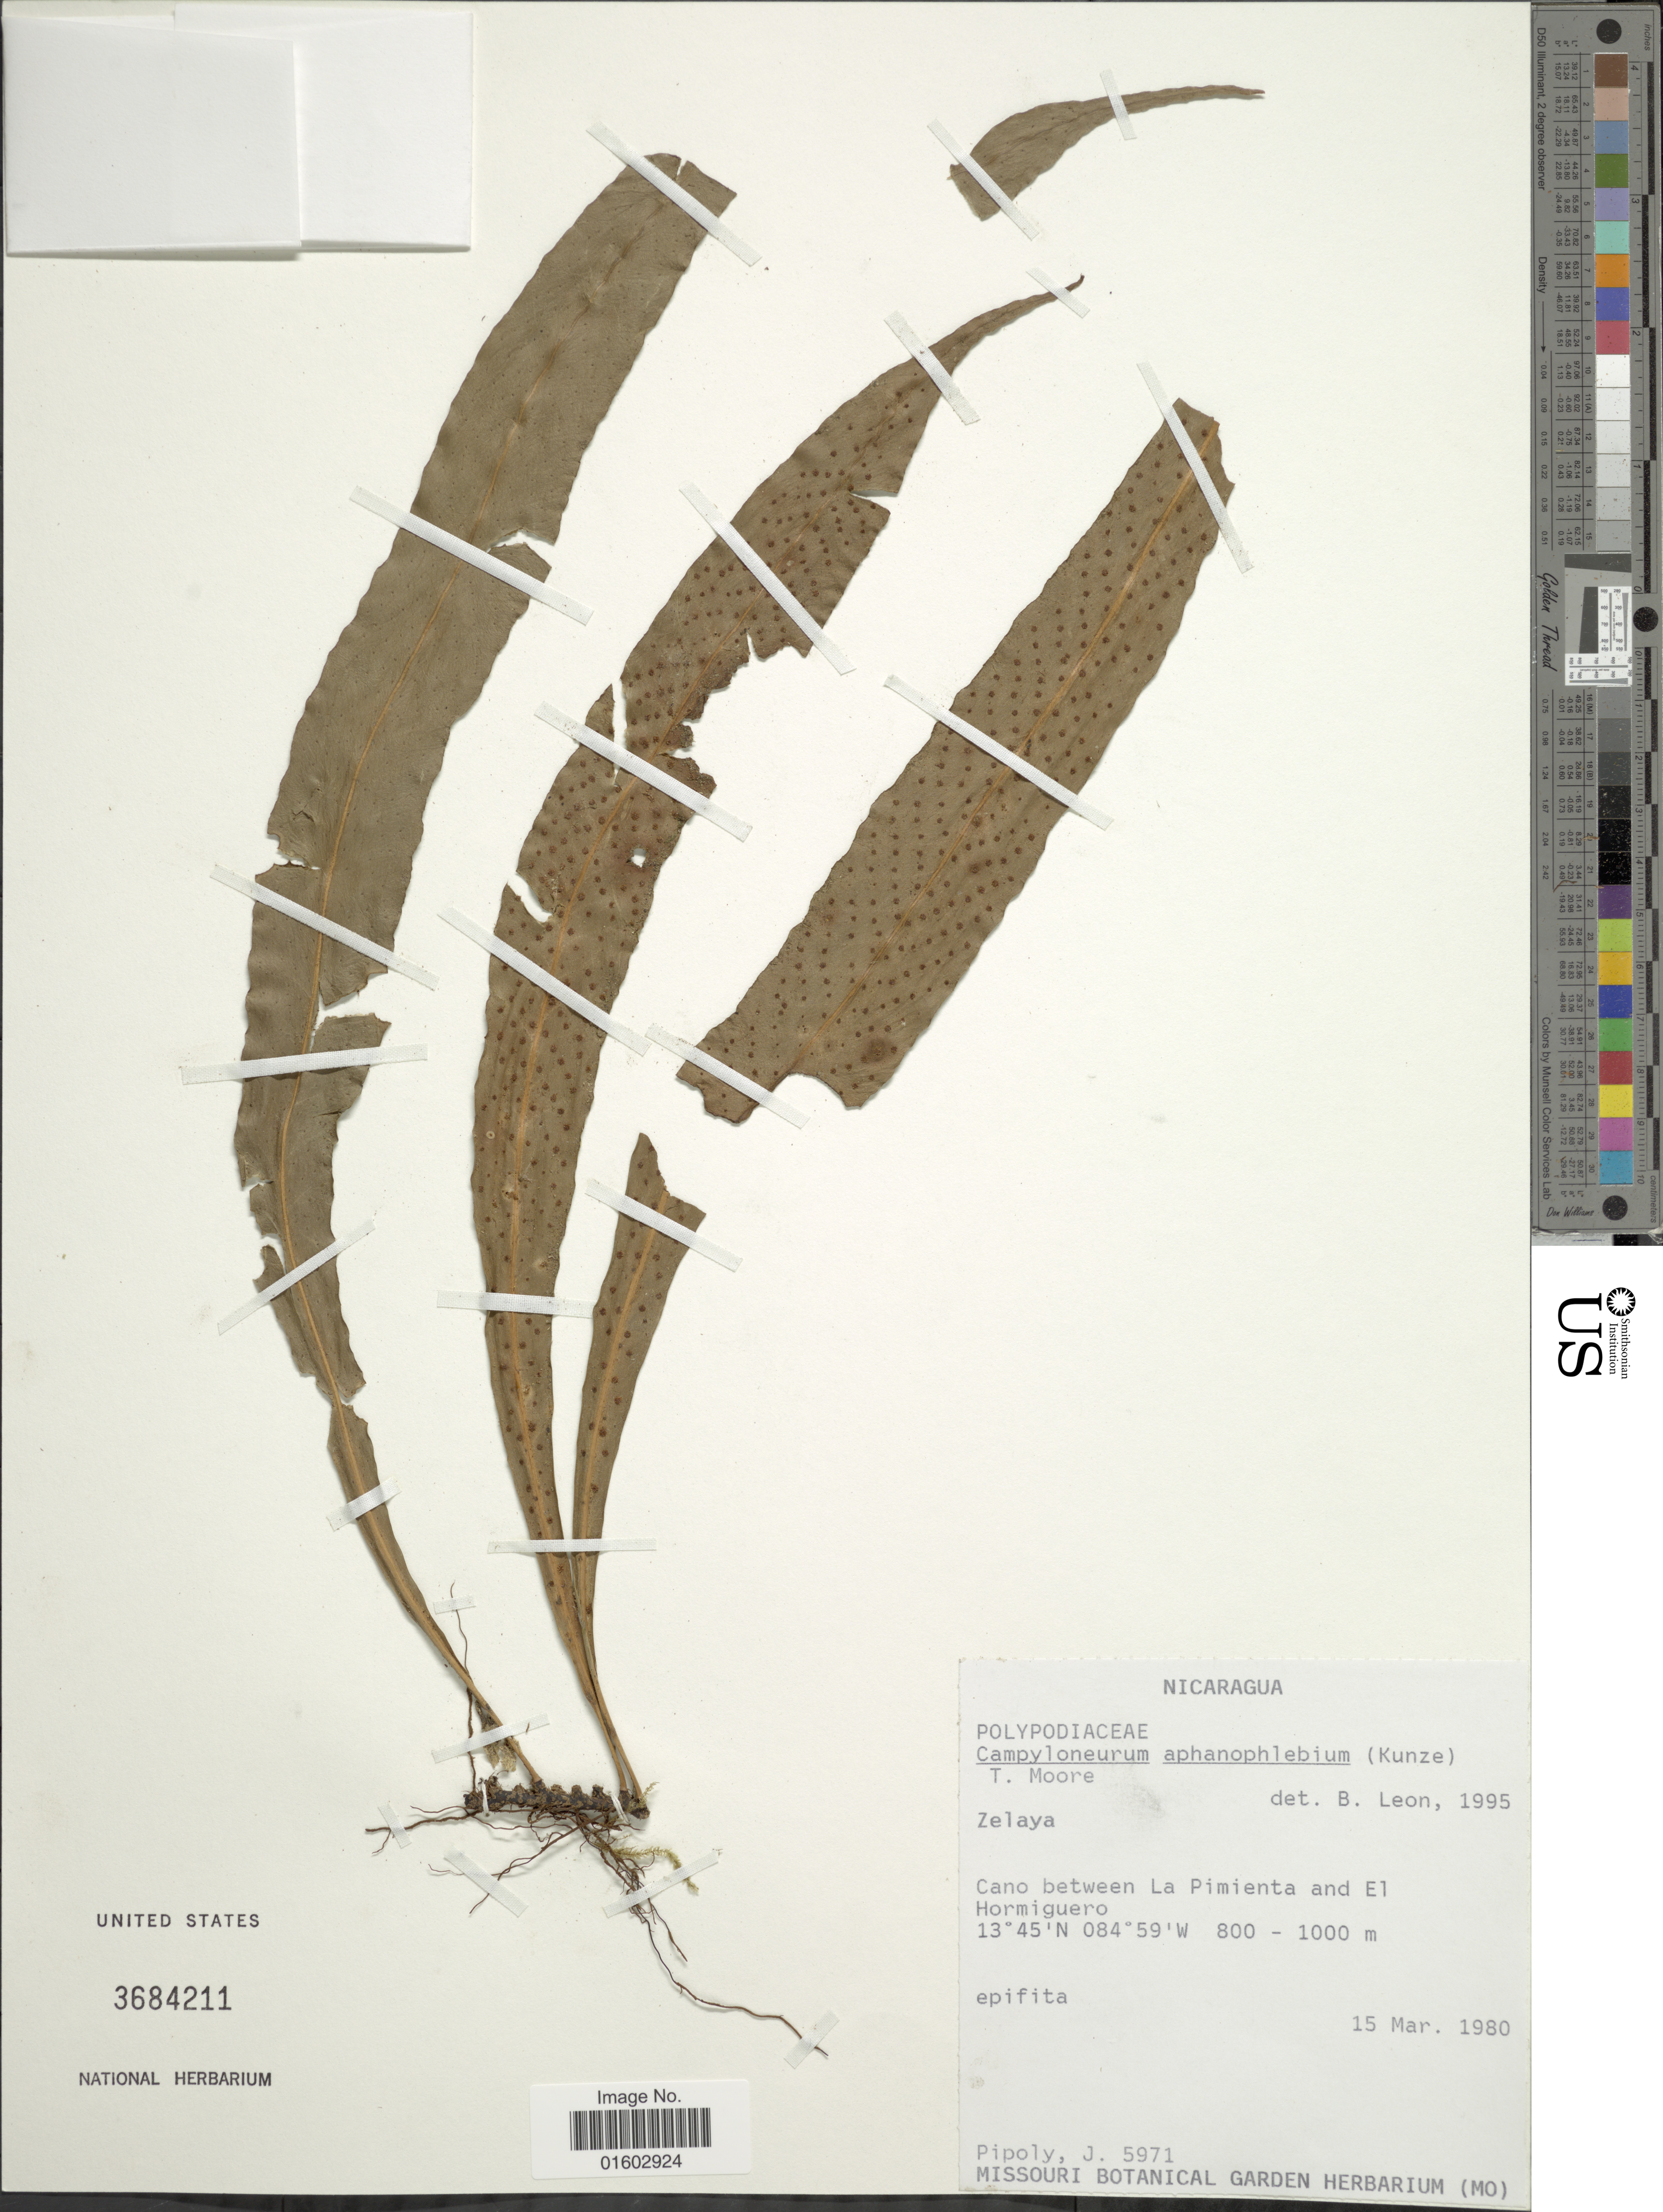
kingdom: Plantae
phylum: Tracheophyta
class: Polypodiopsida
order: Polypodiales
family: Polypodiaceae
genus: Campyloneurum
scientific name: Campyloneurum aphanophlebium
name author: (Kunze) T. Moore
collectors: J. J. Pipoly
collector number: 5971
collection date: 1980-03-15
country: Nicaragua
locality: Zelaya. Cano between La Pemiente and El Hormiguero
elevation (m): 800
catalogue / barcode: US 3684211